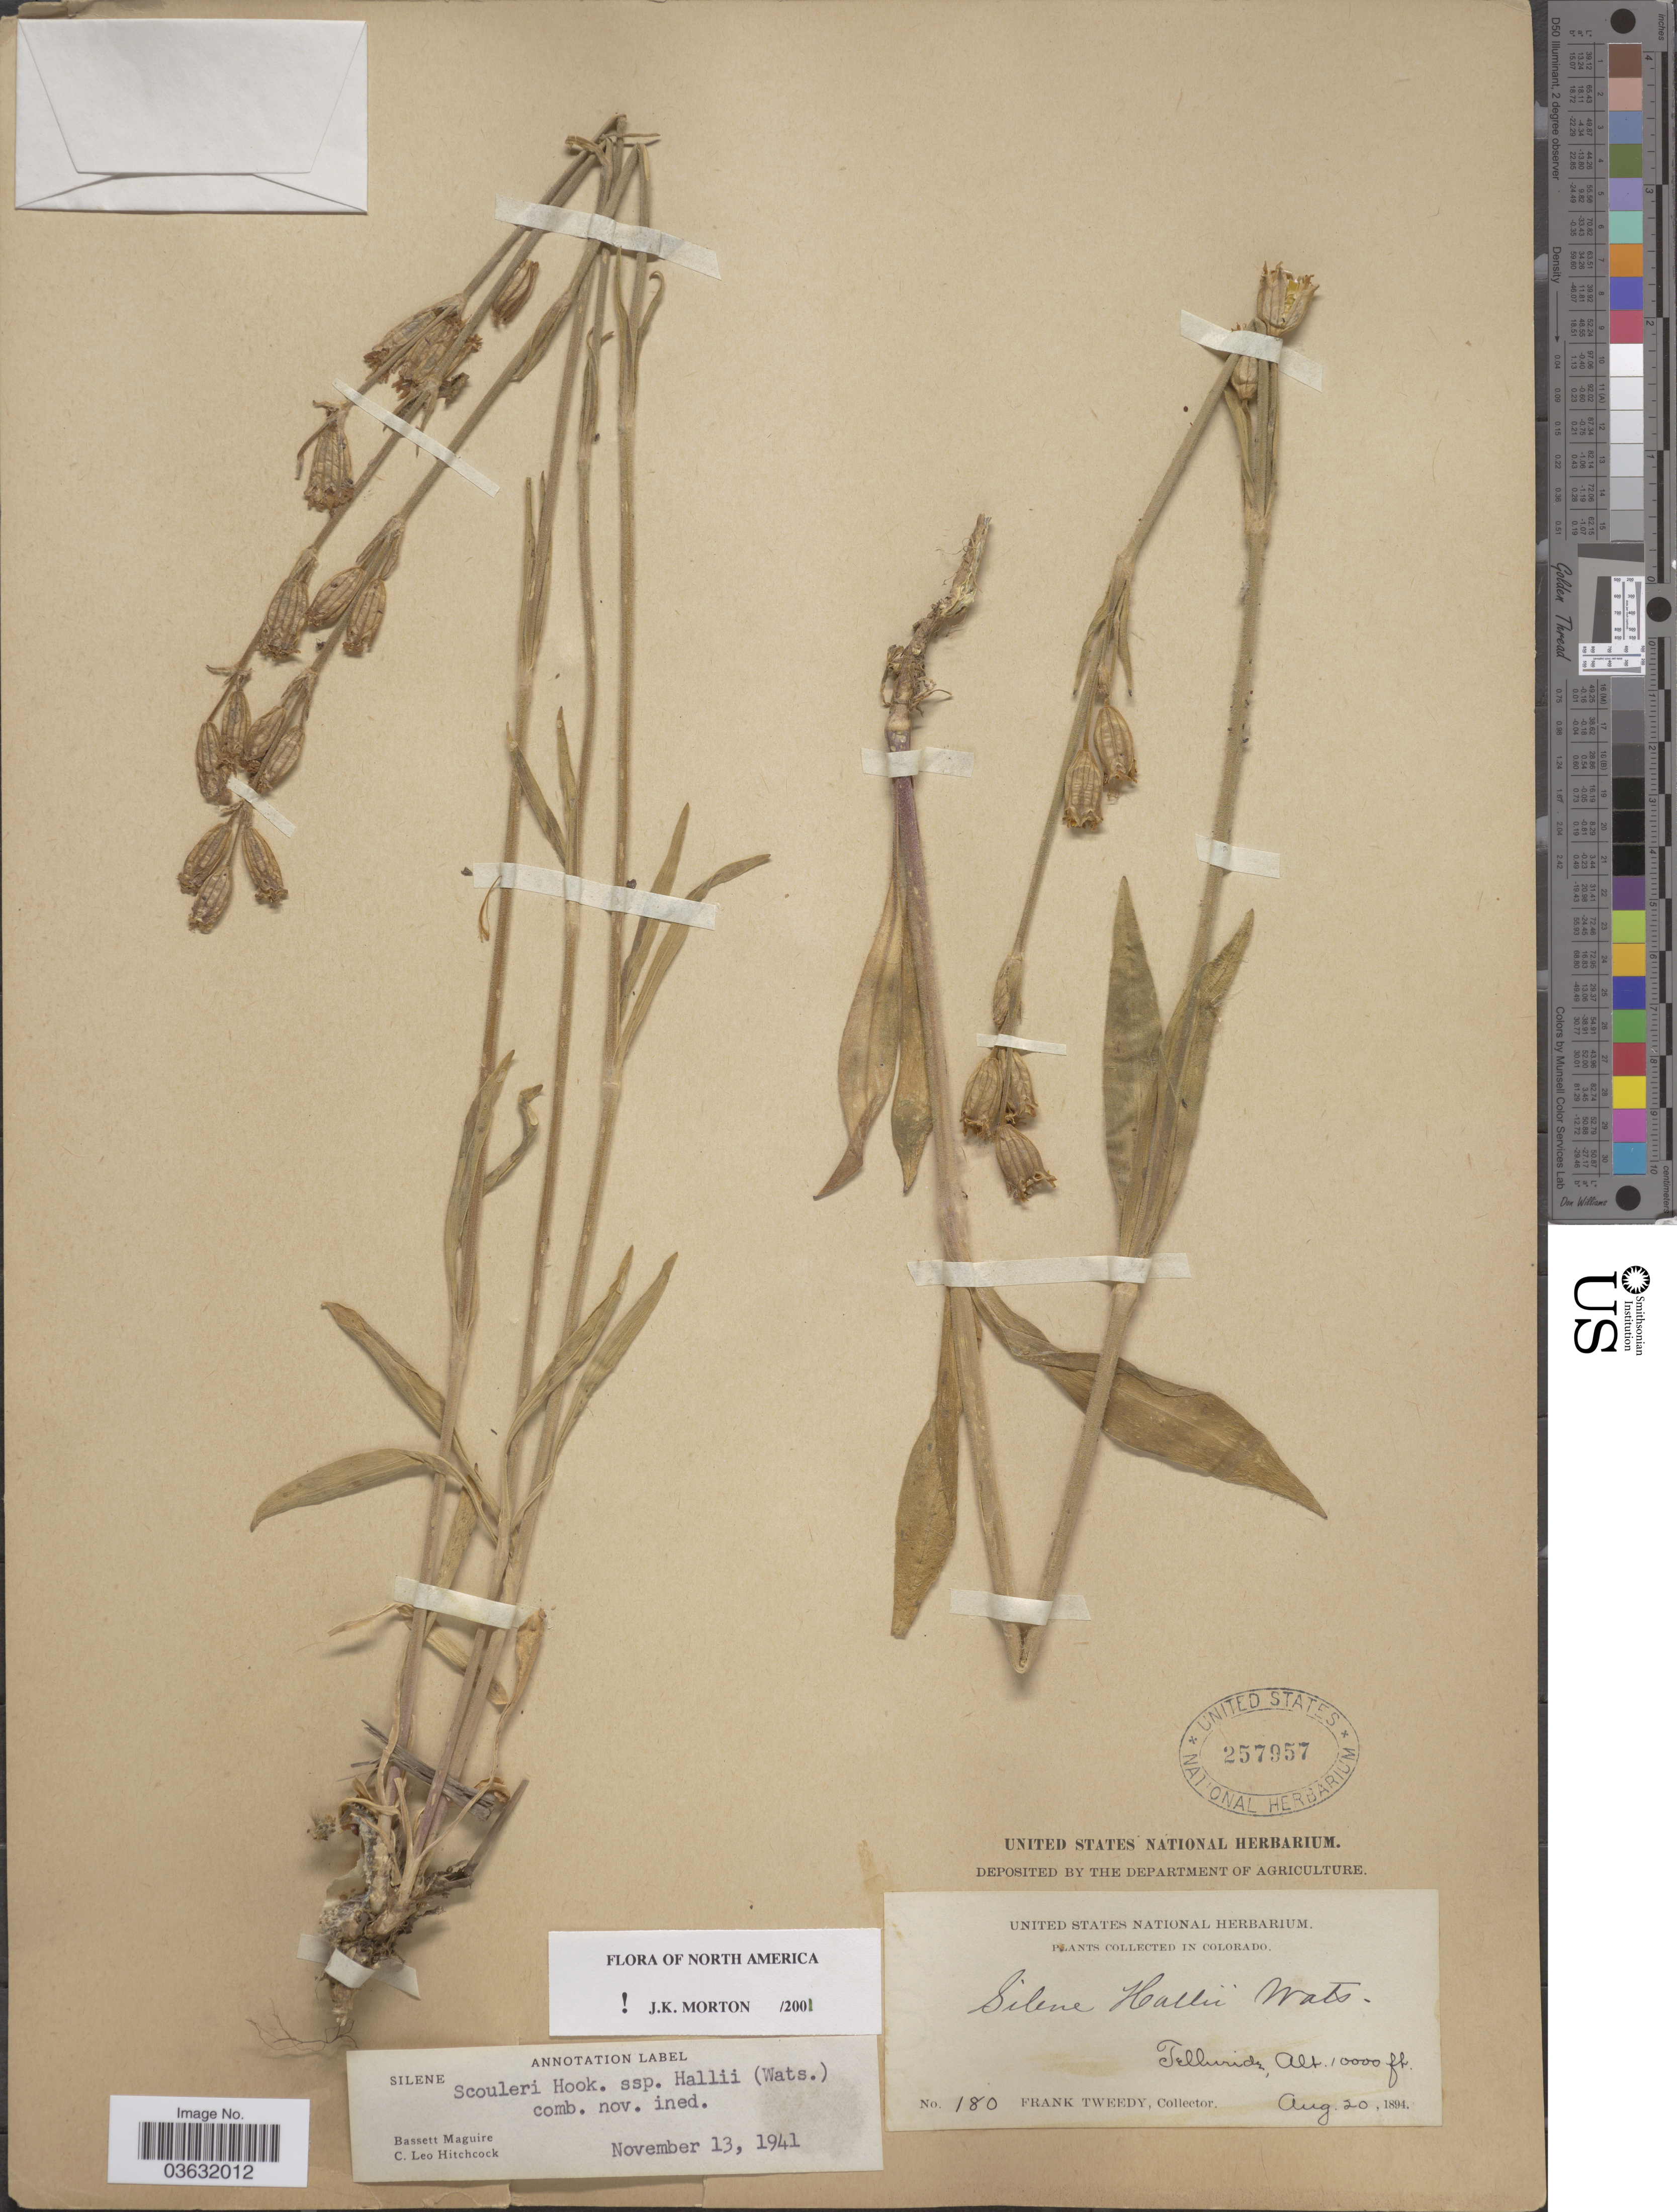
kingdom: Plantae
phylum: Tracheophyta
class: Magnoliopsida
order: Caryophyllales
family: Caryophyllaceae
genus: Silene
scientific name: Silene scouleri subsp. hallii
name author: (S. Watson) C.L. Hitchc. & Maguire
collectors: F. Tweedy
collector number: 180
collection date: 1894-08-20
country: United States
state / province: Colorado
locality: Telluride.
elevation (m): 3048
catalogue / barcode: US 257957